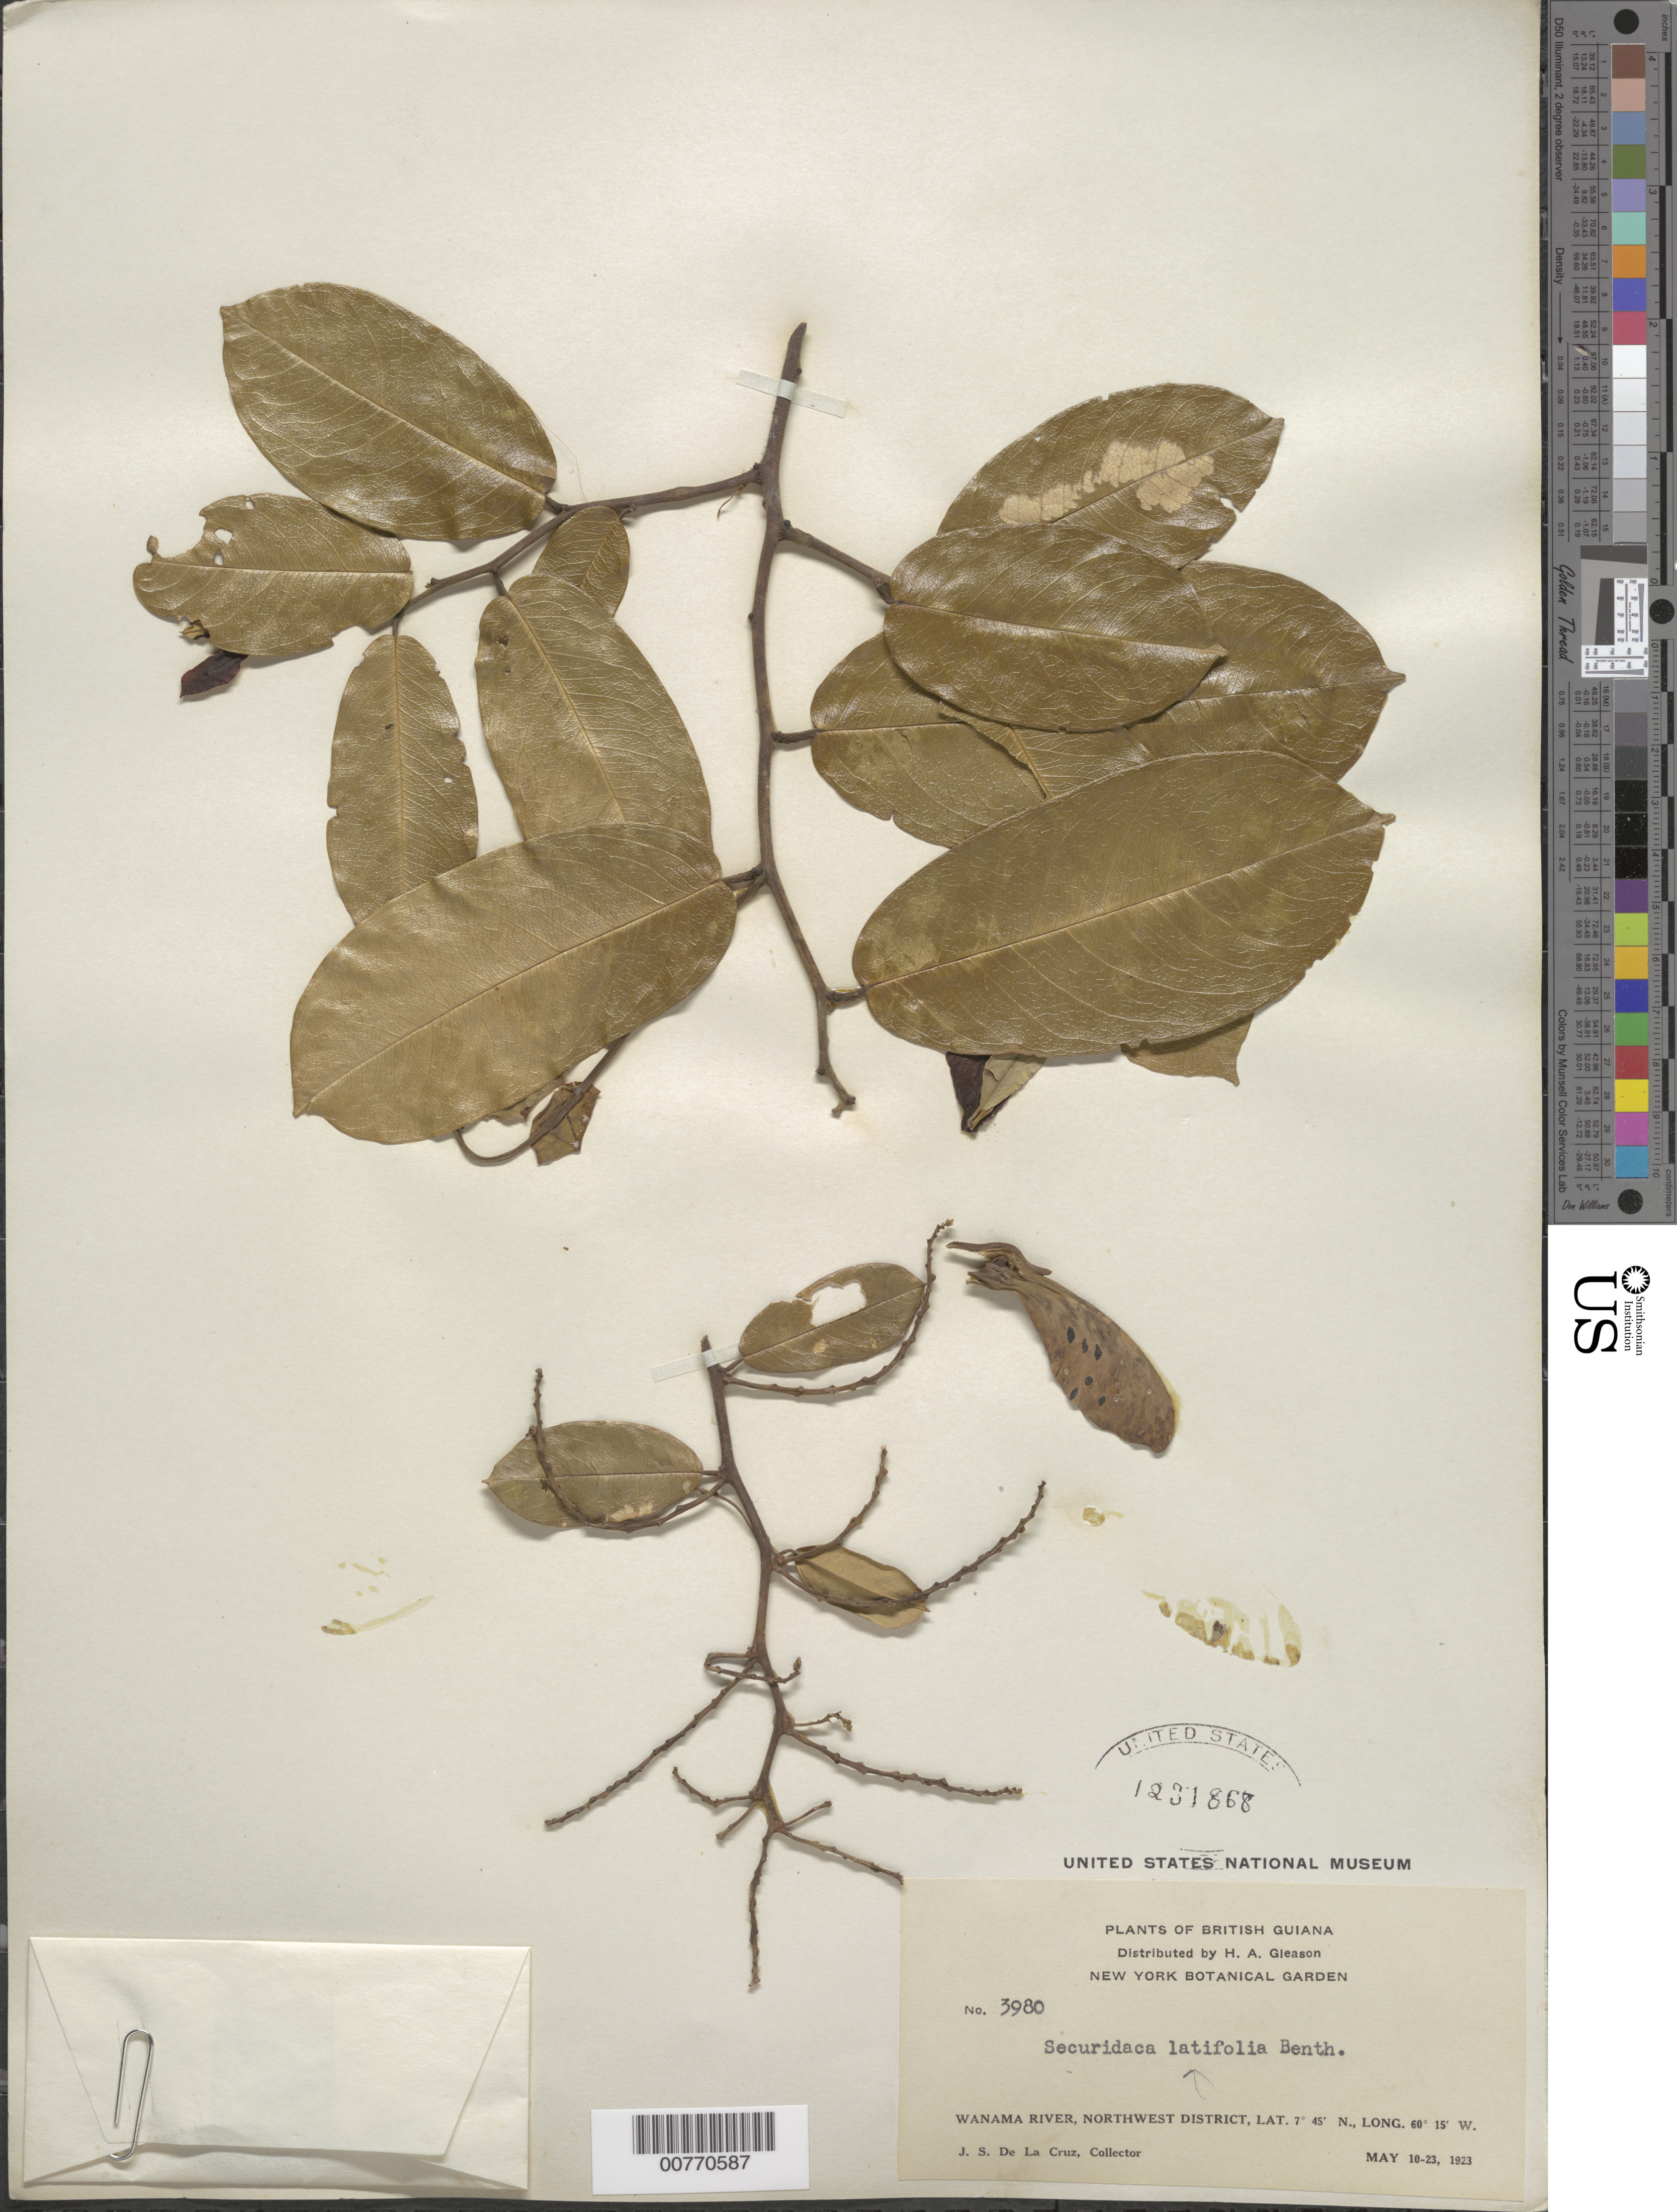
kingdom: Plantae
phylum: Tracheophyta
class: Magnoliopsida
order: Fabales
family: Polygalaceae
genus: Securidaca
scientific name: Securidaca paniculata var. lasiocarpa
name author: Oort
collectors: J. S. de la Cruz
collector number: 3980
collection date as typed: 10-May-23 to 23-May-23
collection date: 1923-05-10/1923-05-23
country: Guyana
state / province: Barima-Waini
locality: Wanama R., NW District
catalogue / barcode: US 1231868